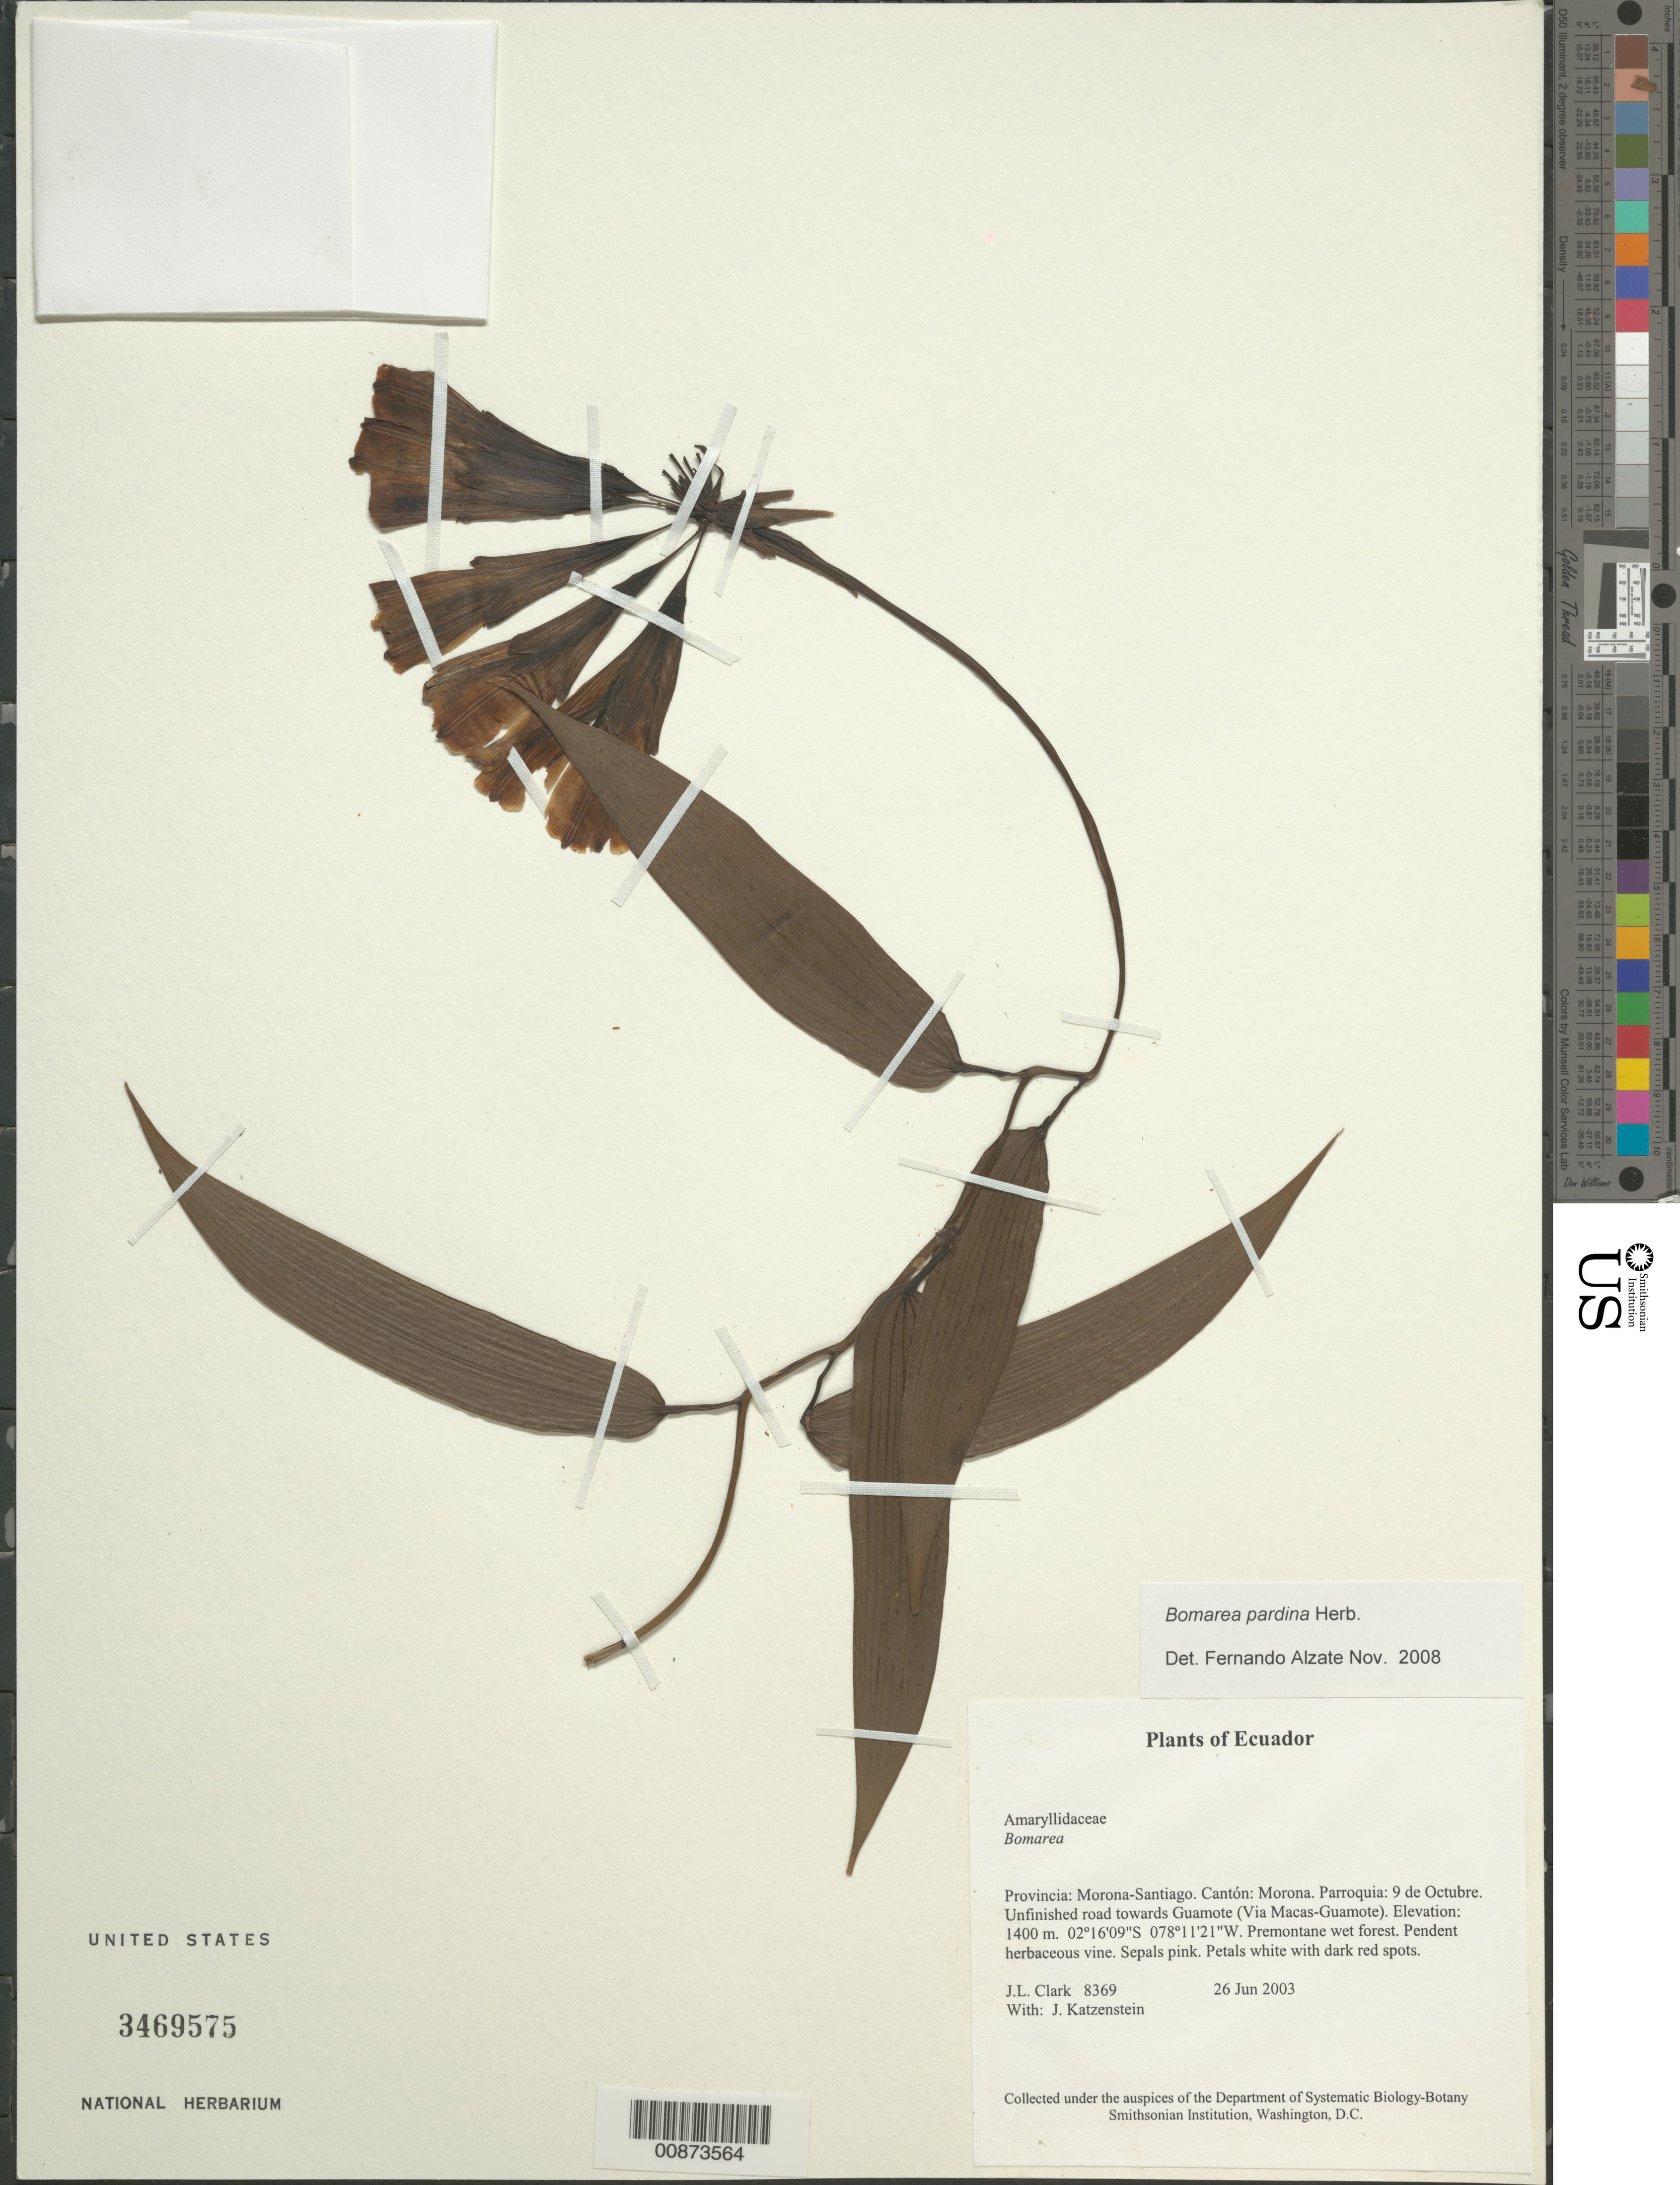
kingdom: Plantae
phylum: Tracheophyta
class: Liliopsida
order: Liliales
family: Alstroemeriaceae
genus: Bomarea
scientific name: Bomarea sp.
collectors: J. L. Clark & J. Katzenstein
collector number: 08369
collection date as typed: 26 Jun 2003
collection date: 2003-06-26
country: Ecuador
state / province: Morona-Santiago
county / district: Morona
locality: Parroquia: 9 de Octubre. Unfinished road towards Guamote (Via Macas-Guamote).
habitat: Premontane wet forest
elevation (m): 1400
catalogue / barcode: US 3469575